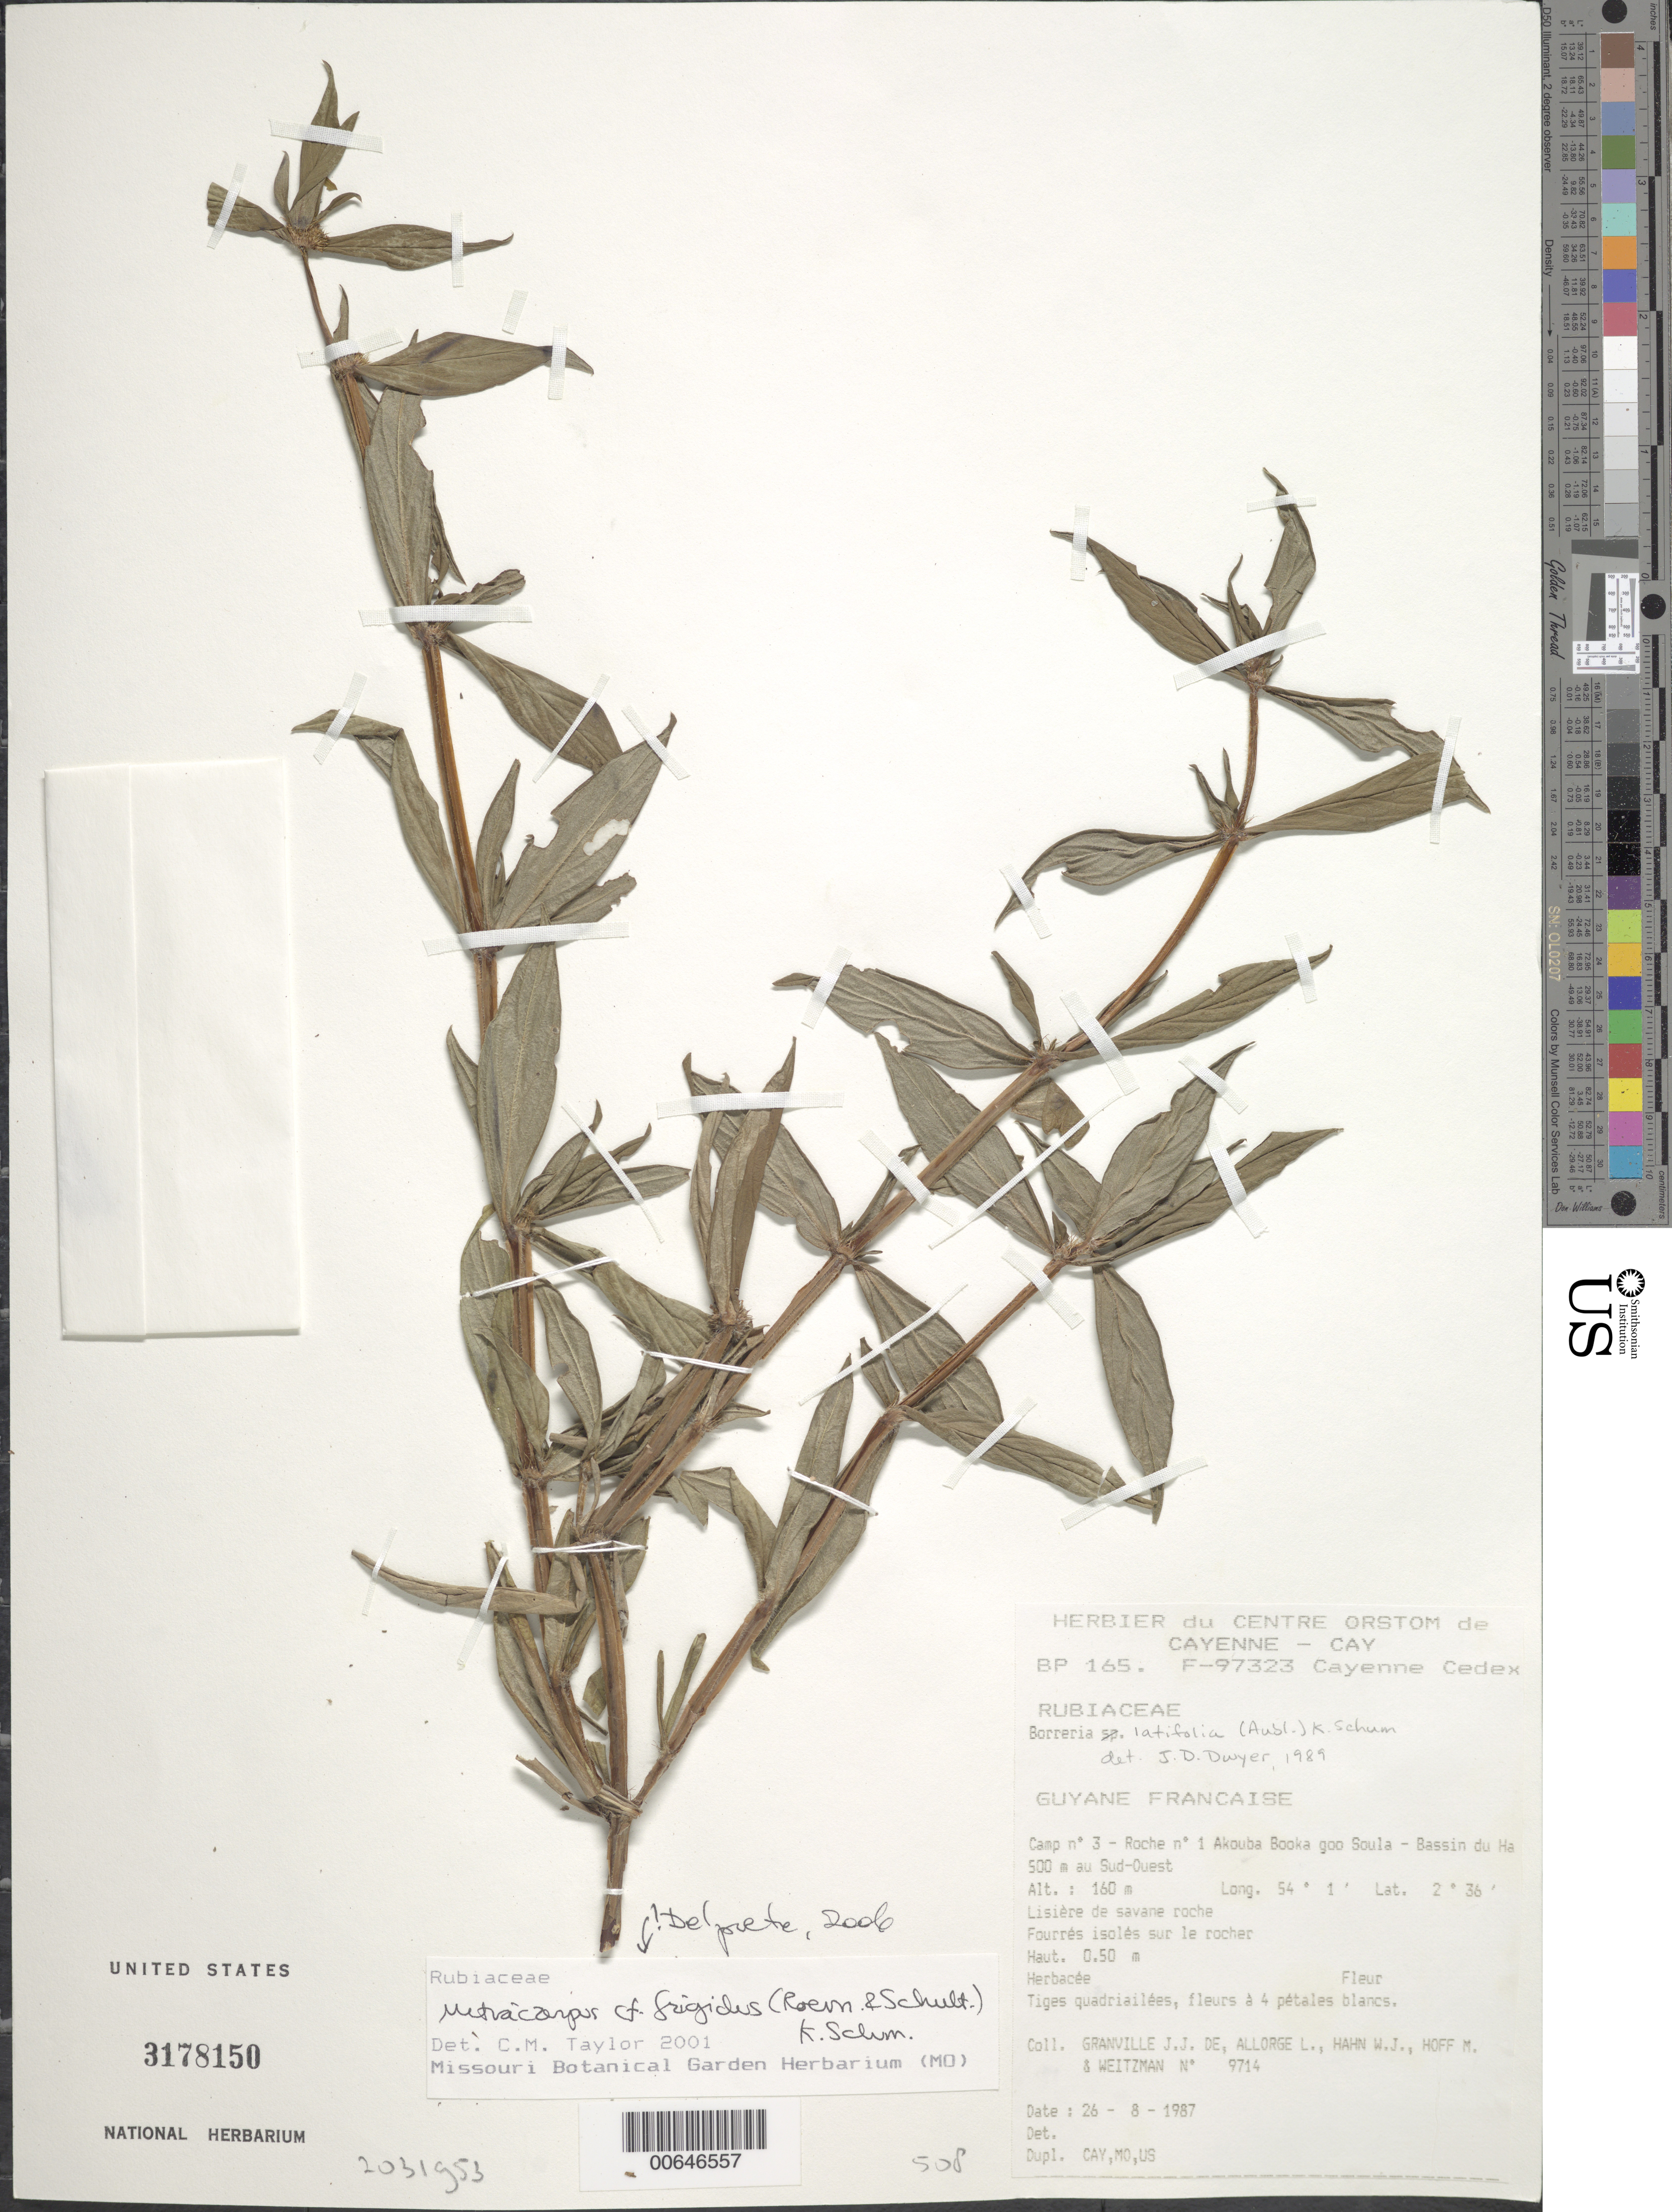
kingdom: Plantae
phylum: Tracheophyta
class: Magnoliopsida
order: Gentianales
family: Rubiaceae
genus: Mitracarpus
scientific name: Mitracarpus frigidus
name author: (Willd. ex Roem. & Schult.) K. Schum.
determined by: Delprete, P. G., Herb. de Guyane Cay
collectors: J.-J. de Granville, L. Allorge, W. J. Hahn, M. Hoff & A. L. Weitzman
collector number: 9714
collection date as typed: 26-Aug-87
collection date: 1987-08-26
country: French Guiana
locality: Akouba Booka goo Soula, Camp #3, Roche no. 1, Bassin du Haut-Marouini, 500 m au Sud-Ouest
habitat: Lisière de savane roche; fourres isoles sur le rocher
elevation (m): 160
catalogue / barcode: US 3178150